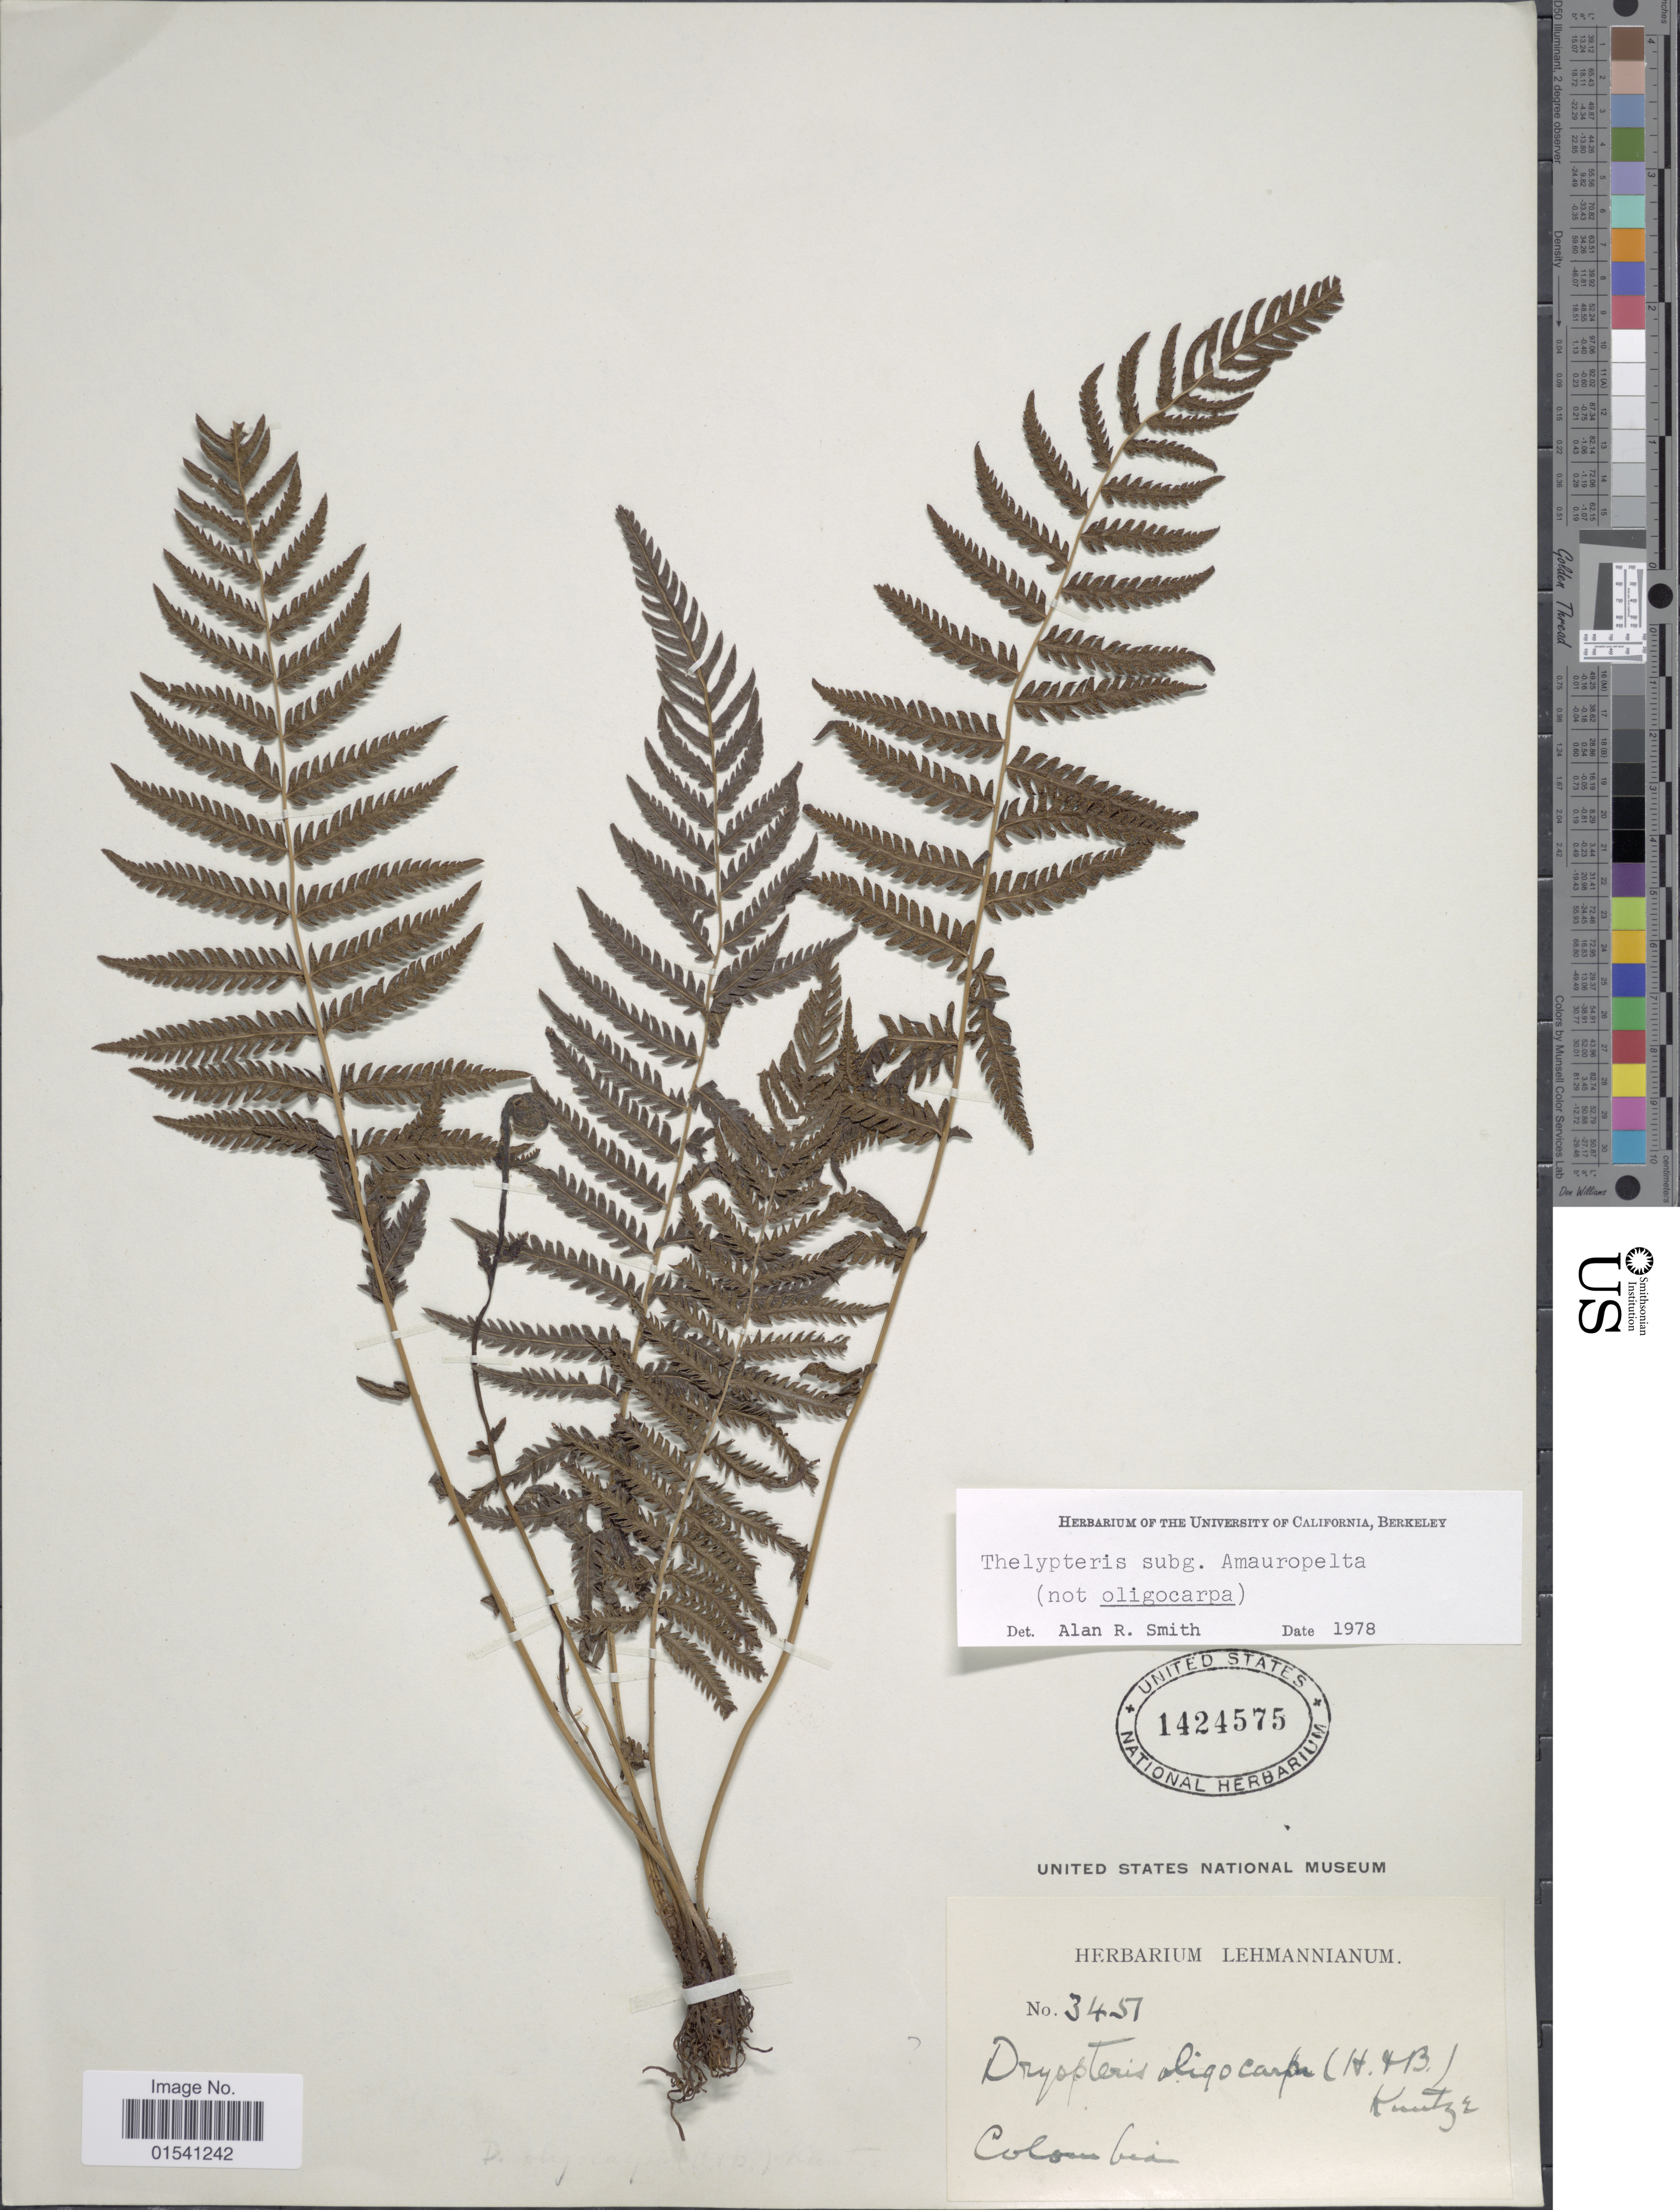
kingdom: Plantae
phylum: Tracheophyta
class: Polypodiopsida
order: Polypodiales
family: Thelypteridaceae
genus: Amauropelta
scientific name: Amauropelta sp.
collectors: ex herb. Lehmannianum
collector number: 3451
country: Colombia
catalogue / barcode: US 1424575